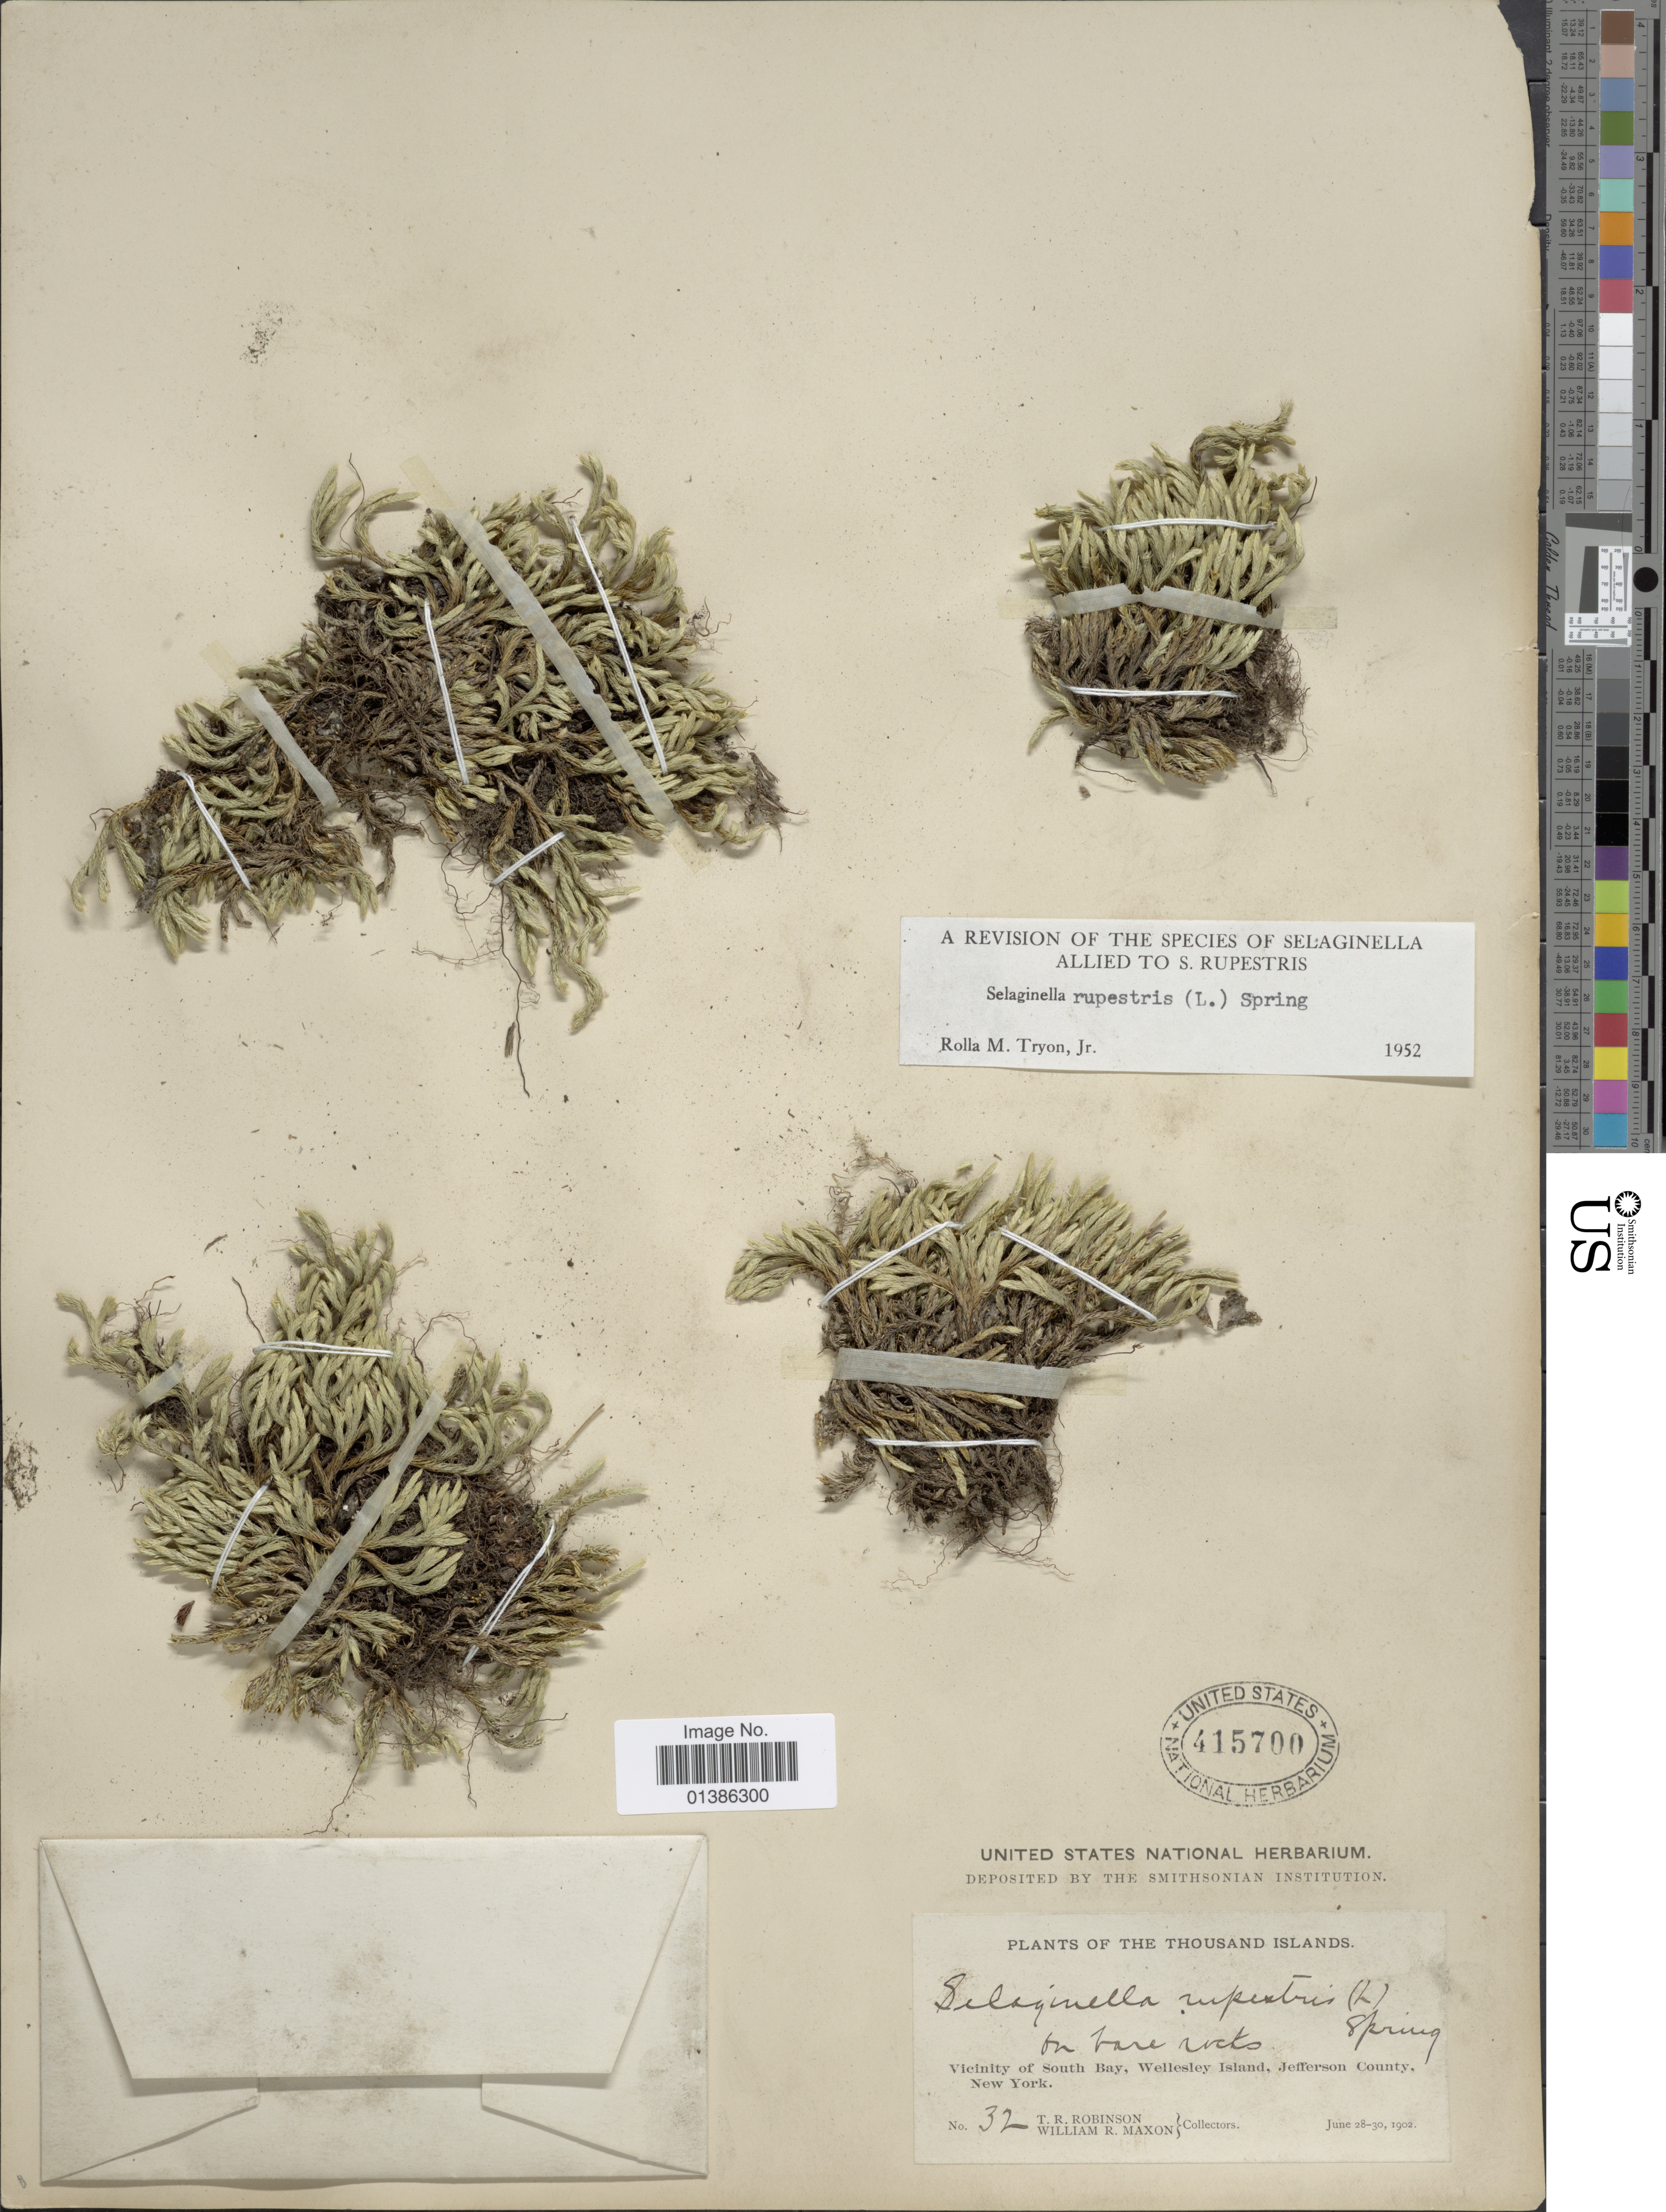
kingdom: Plantae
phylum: Tracheophyta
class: Lycopodiopsida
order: Selaginellales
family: Selaginellaceae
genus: Selaginella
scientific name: Selaginella rupestris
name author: (L.) Spring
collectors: T. R. Robinson & W. R. Maxon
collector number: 32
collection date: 1902-06-28/1902-06-30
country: United States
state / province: New York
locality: Thousand Islands. Vicinity of South Bay, Wellesley Island, Jefferson County.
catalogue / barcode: US 415700